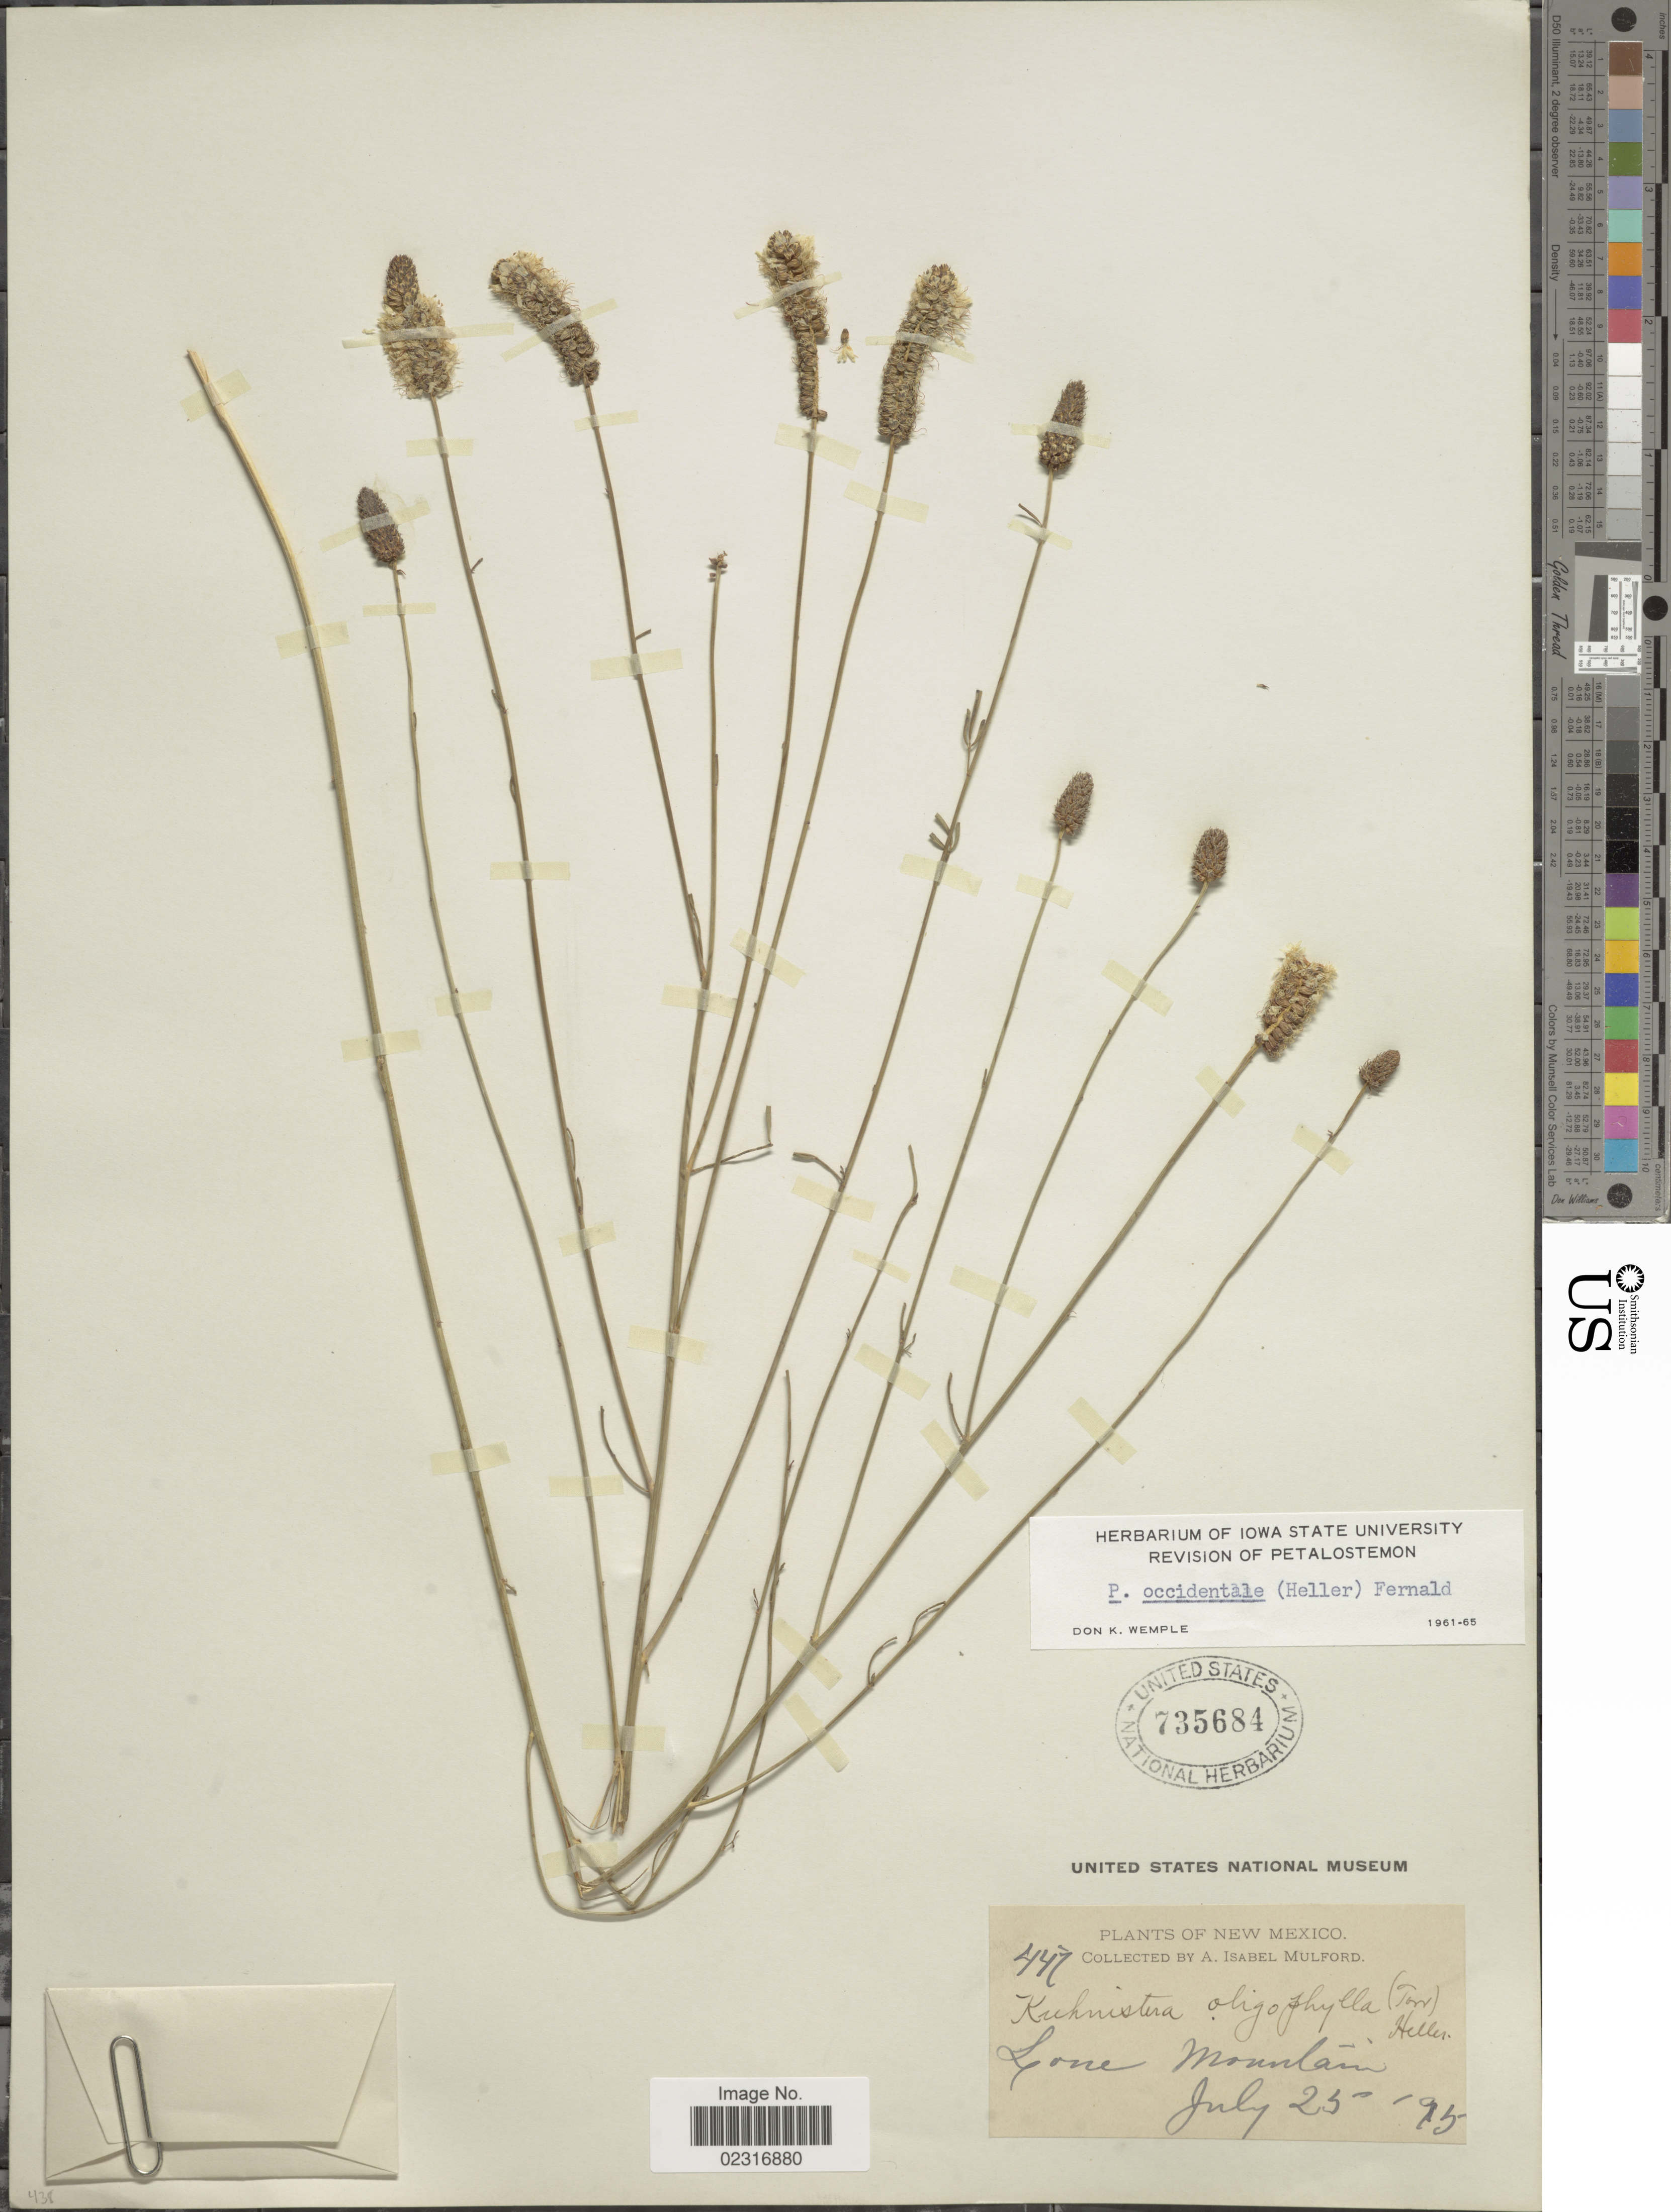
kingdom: Plantae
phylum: Tracheophyta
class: Magnoliopsida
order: Fabales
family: Fabaceae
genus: Dalea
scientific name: Dalea candida var. oligophylla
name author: (Torr) Shinners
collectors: A. Mulford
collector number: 447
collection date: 1915-07-25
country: United States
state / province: New Mexico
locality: Lone Mountain.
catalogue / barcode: US 735684